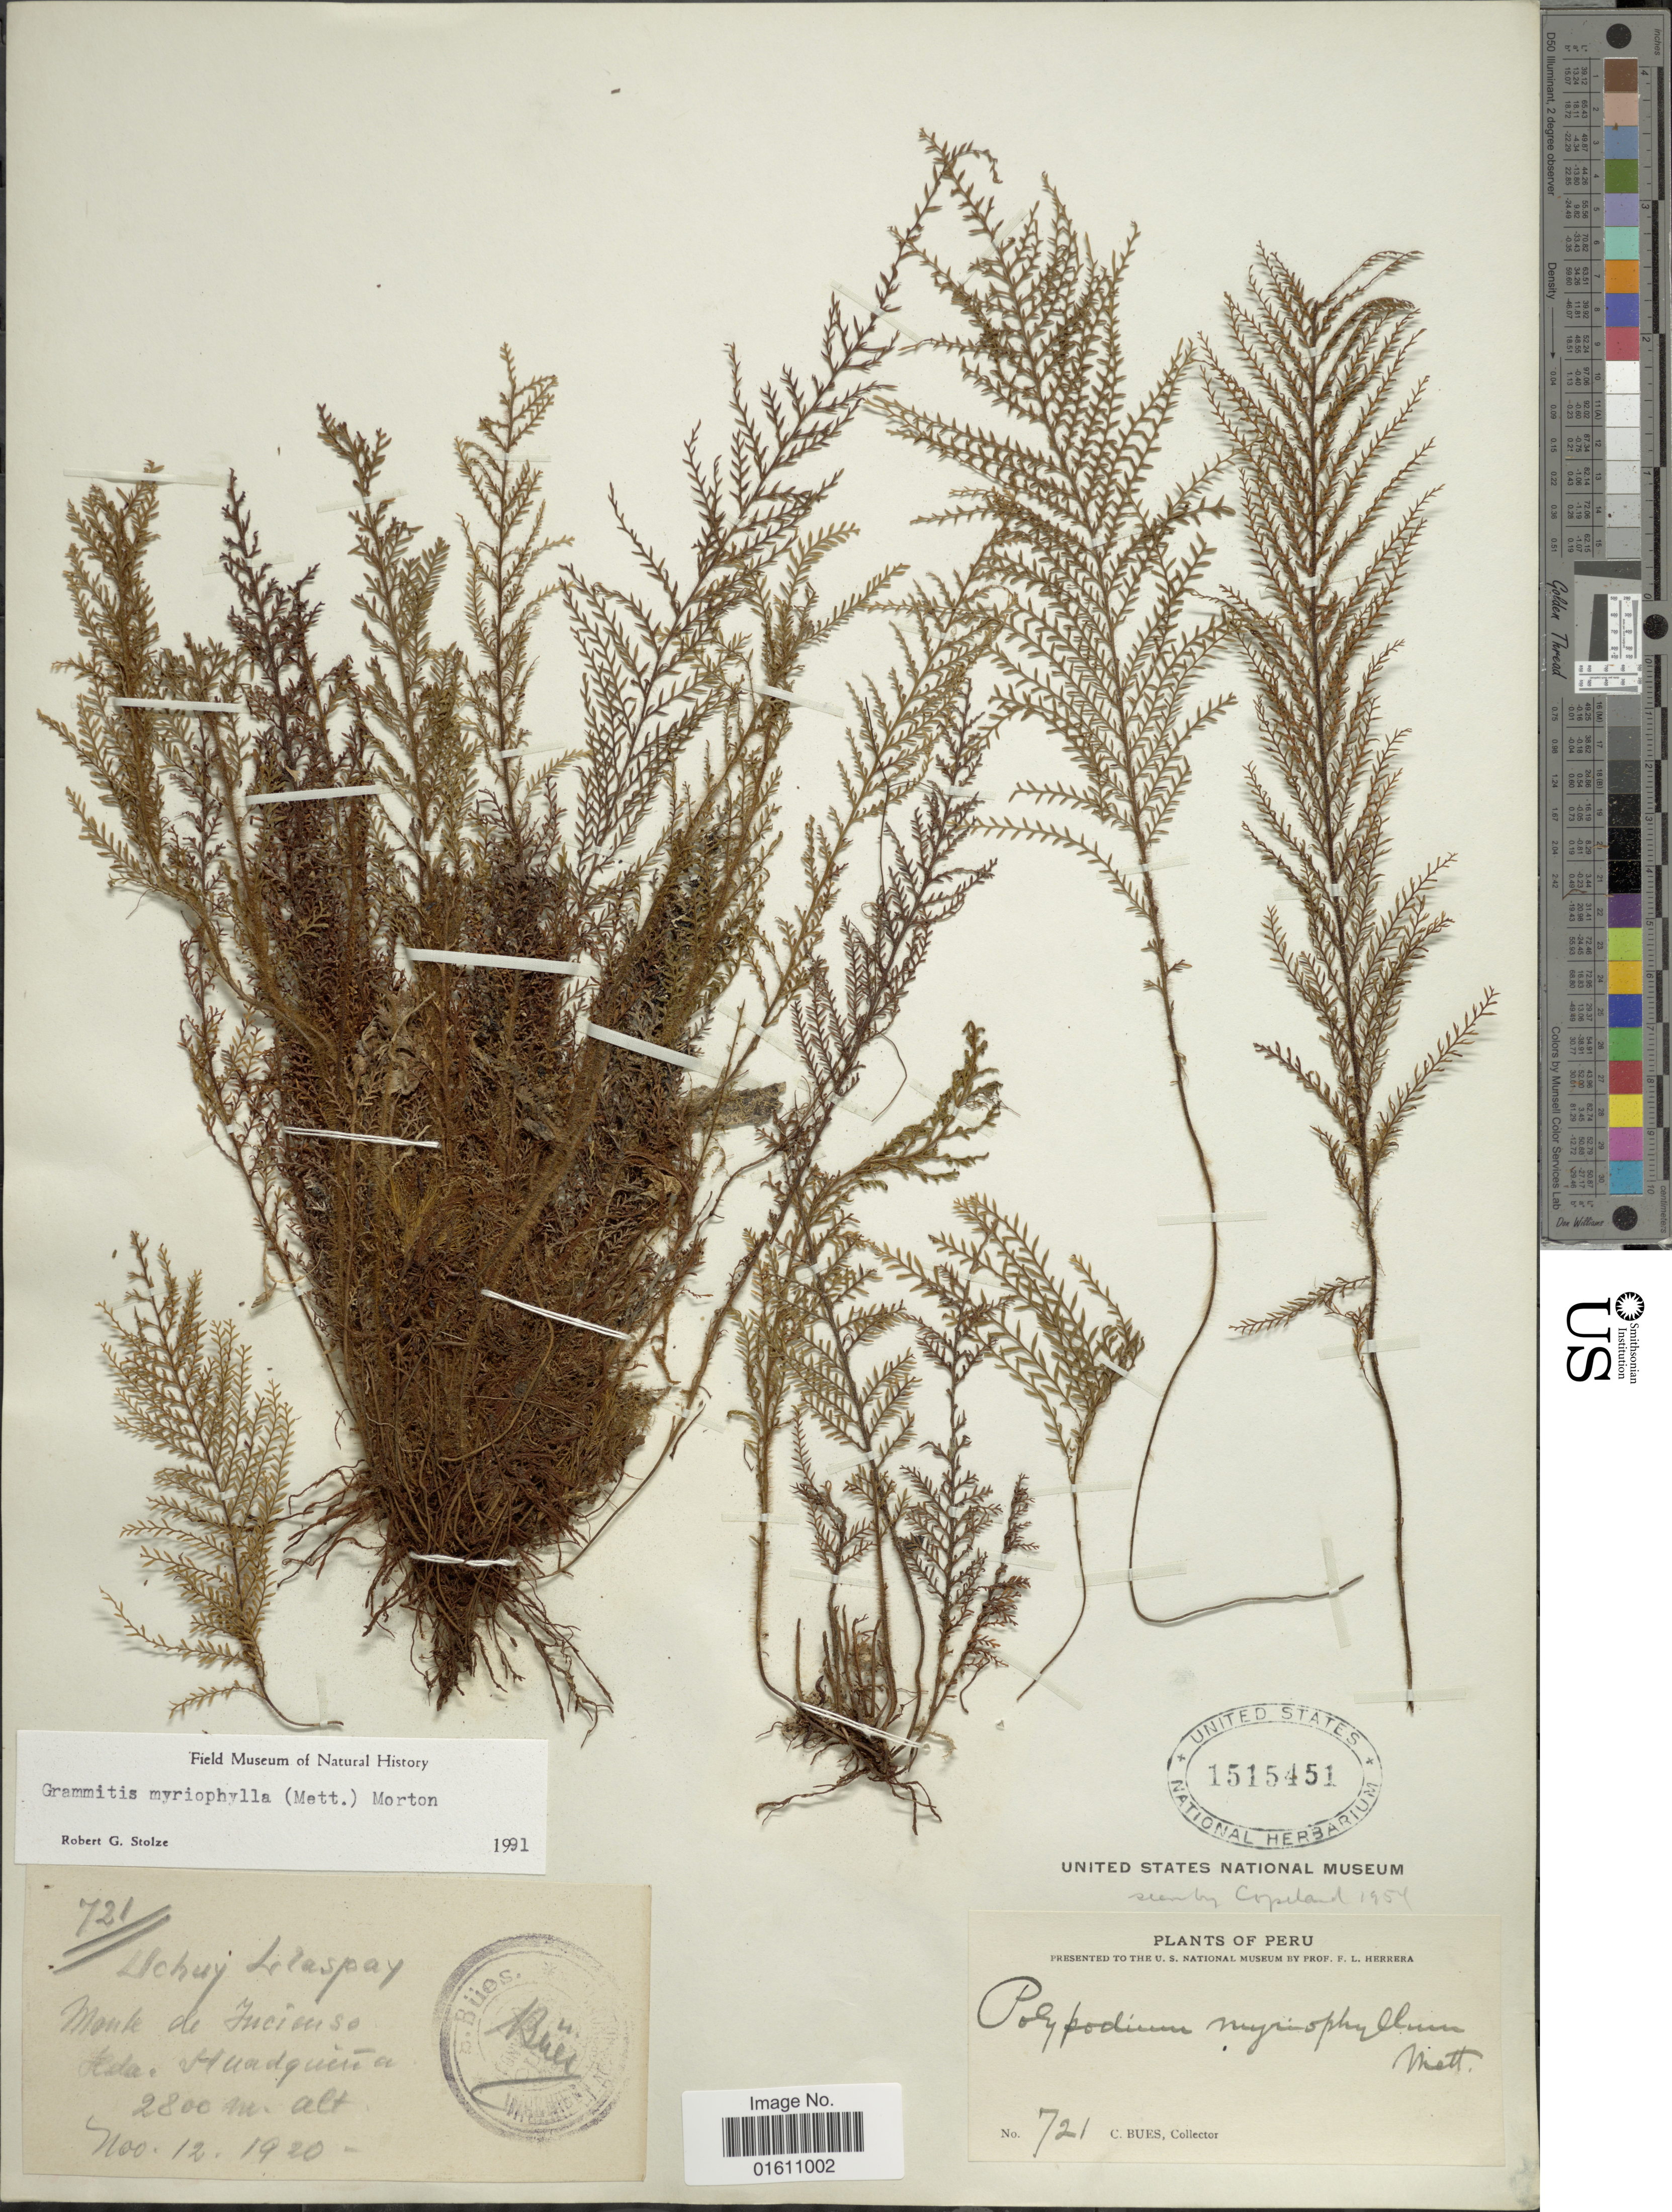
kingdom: Plantae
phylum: Tracheophyta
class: Polypodiopsida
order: Polypodiales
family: Polypodiaceae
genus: Moranopteris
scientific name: Moranopteris longisetosa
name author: (Hook.) R. Y. Hirai & J. Prado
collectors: C. Bues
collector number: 721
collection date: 1920-12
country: Peru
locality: Monte de Juciuiso, Huadquinta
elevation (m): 2800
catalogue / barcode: US 1515451